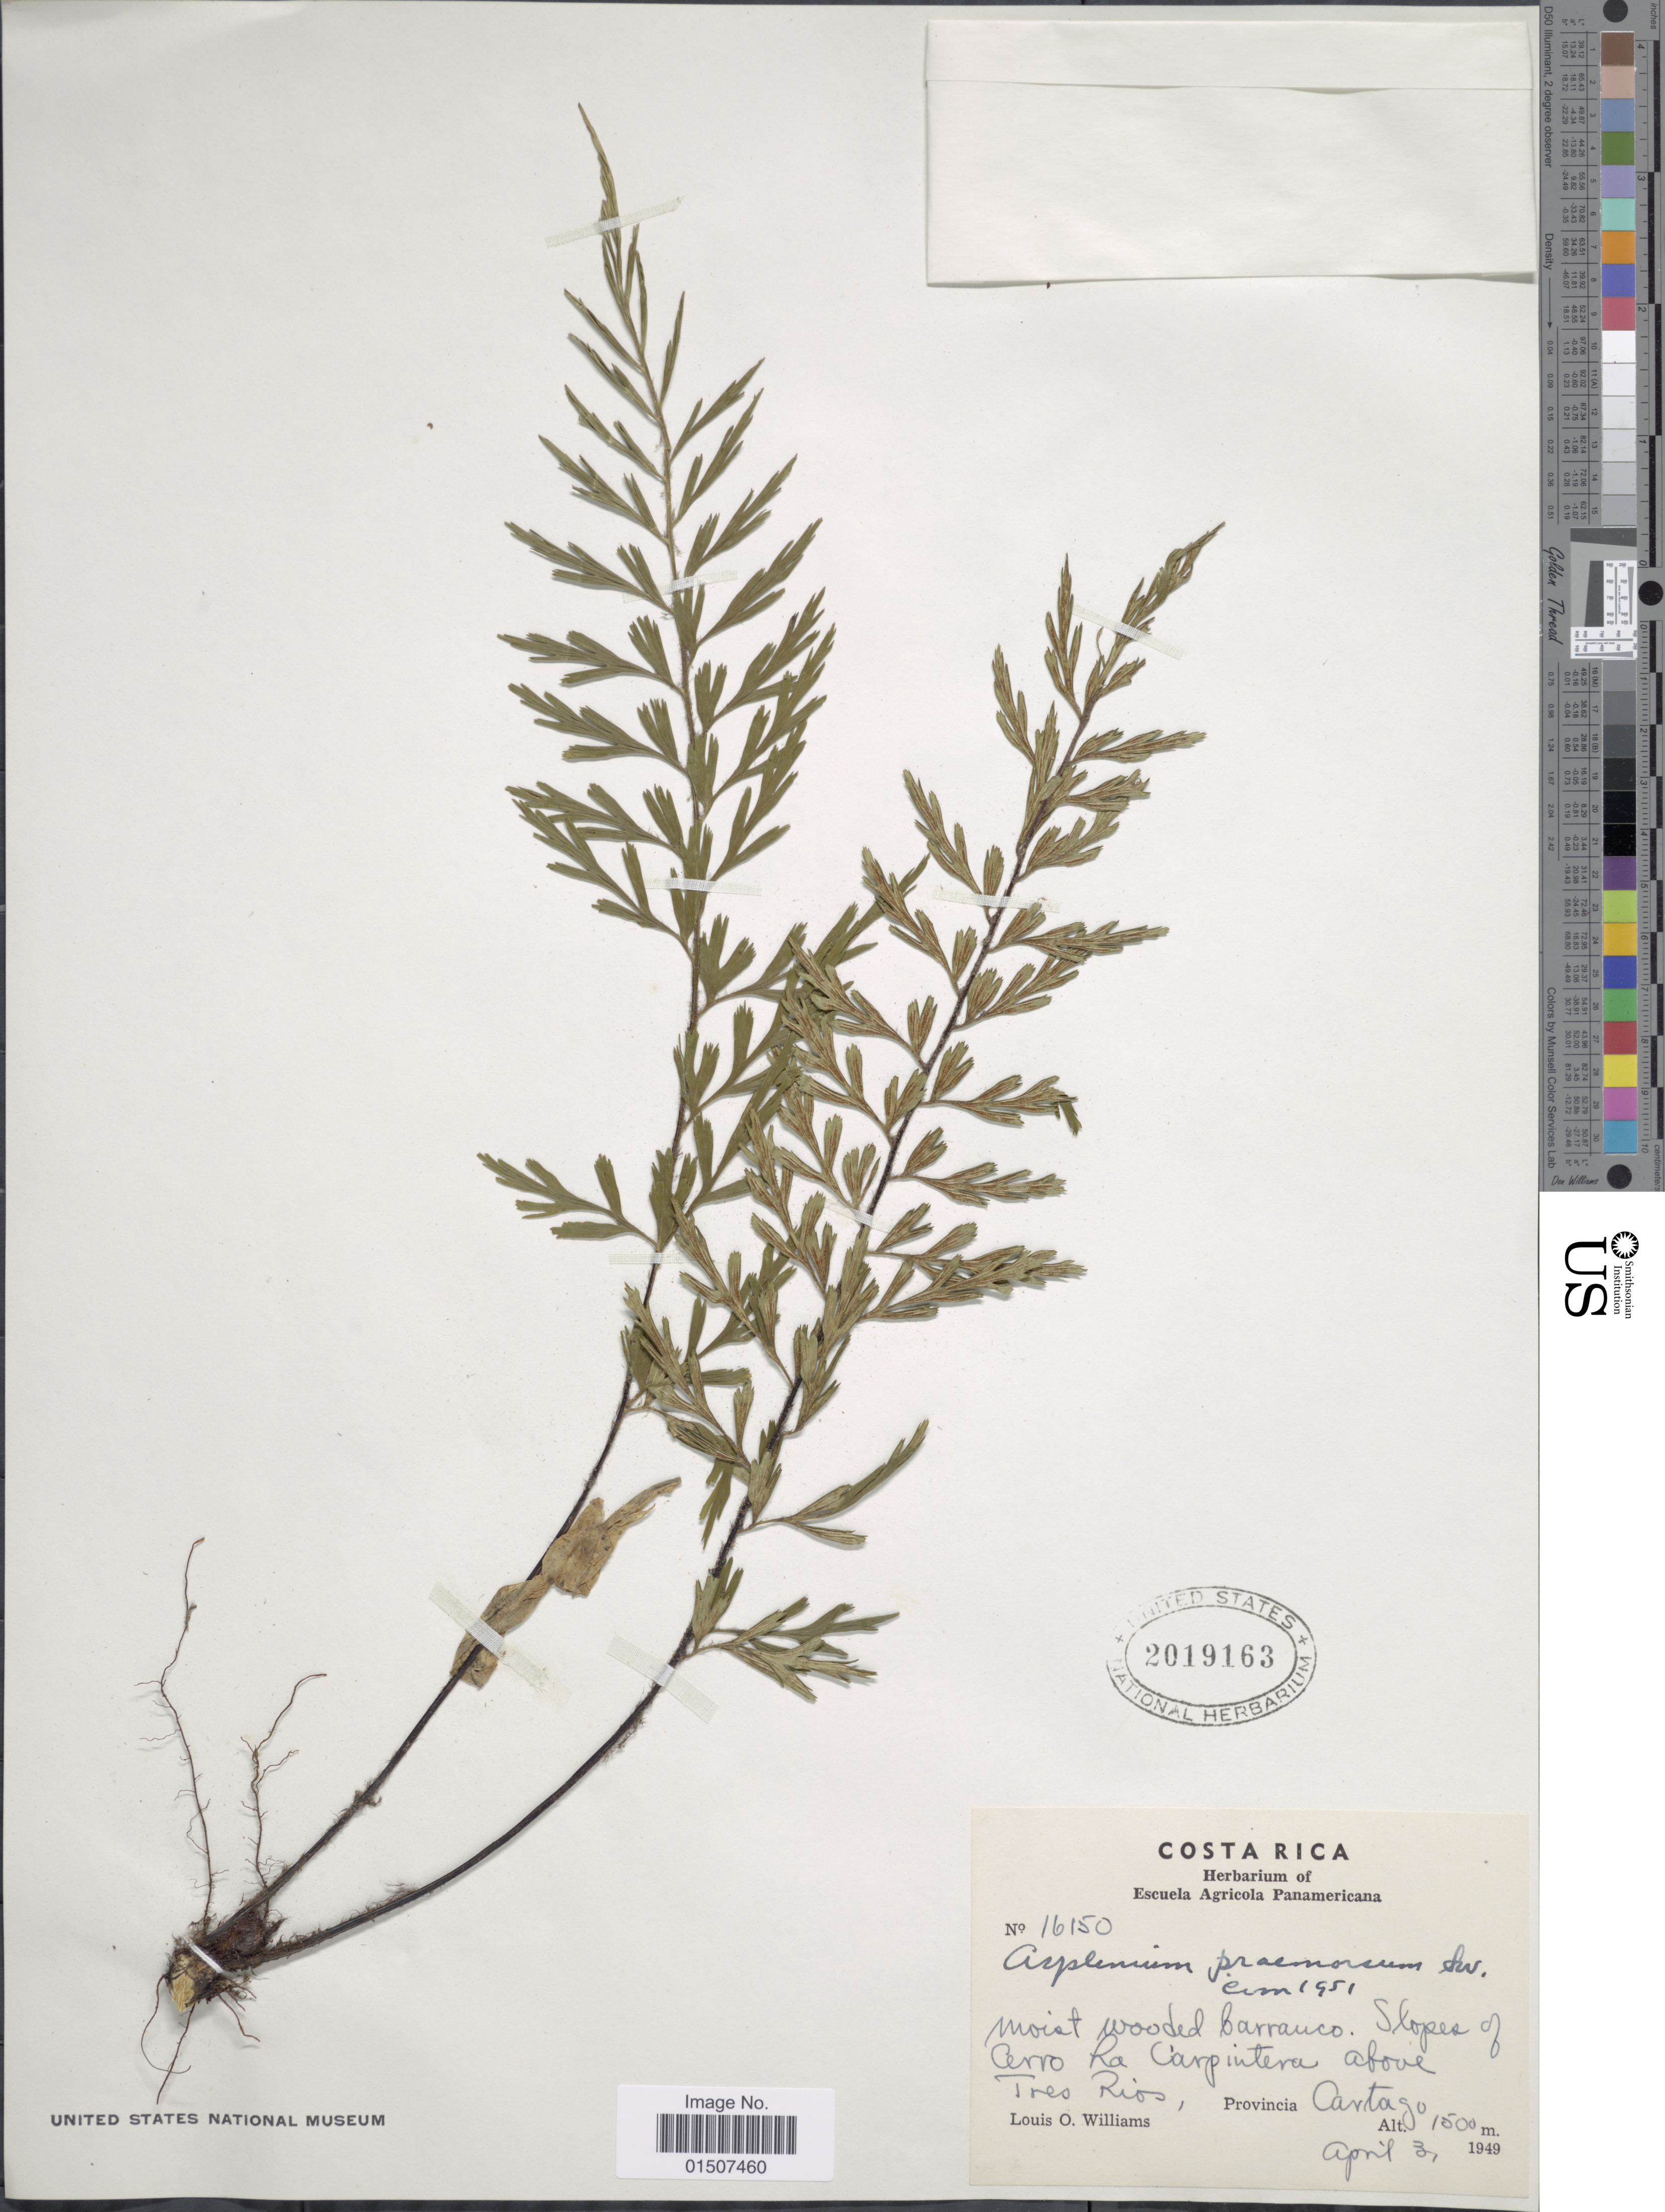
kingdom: Plantae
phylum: Tracheophyta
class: Polypodiopsida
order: Polypodiales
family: Aspleniaceae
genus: Asplenium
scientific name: Asplenium praemorsum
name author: Sw.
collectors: L. O. Williams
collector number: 16150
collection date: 1949-04-03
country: Costa Rica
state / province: Cartago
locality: Slopes of Cerro La Carpintera above Tres Rios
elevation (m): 1500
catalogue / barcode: US 2019163